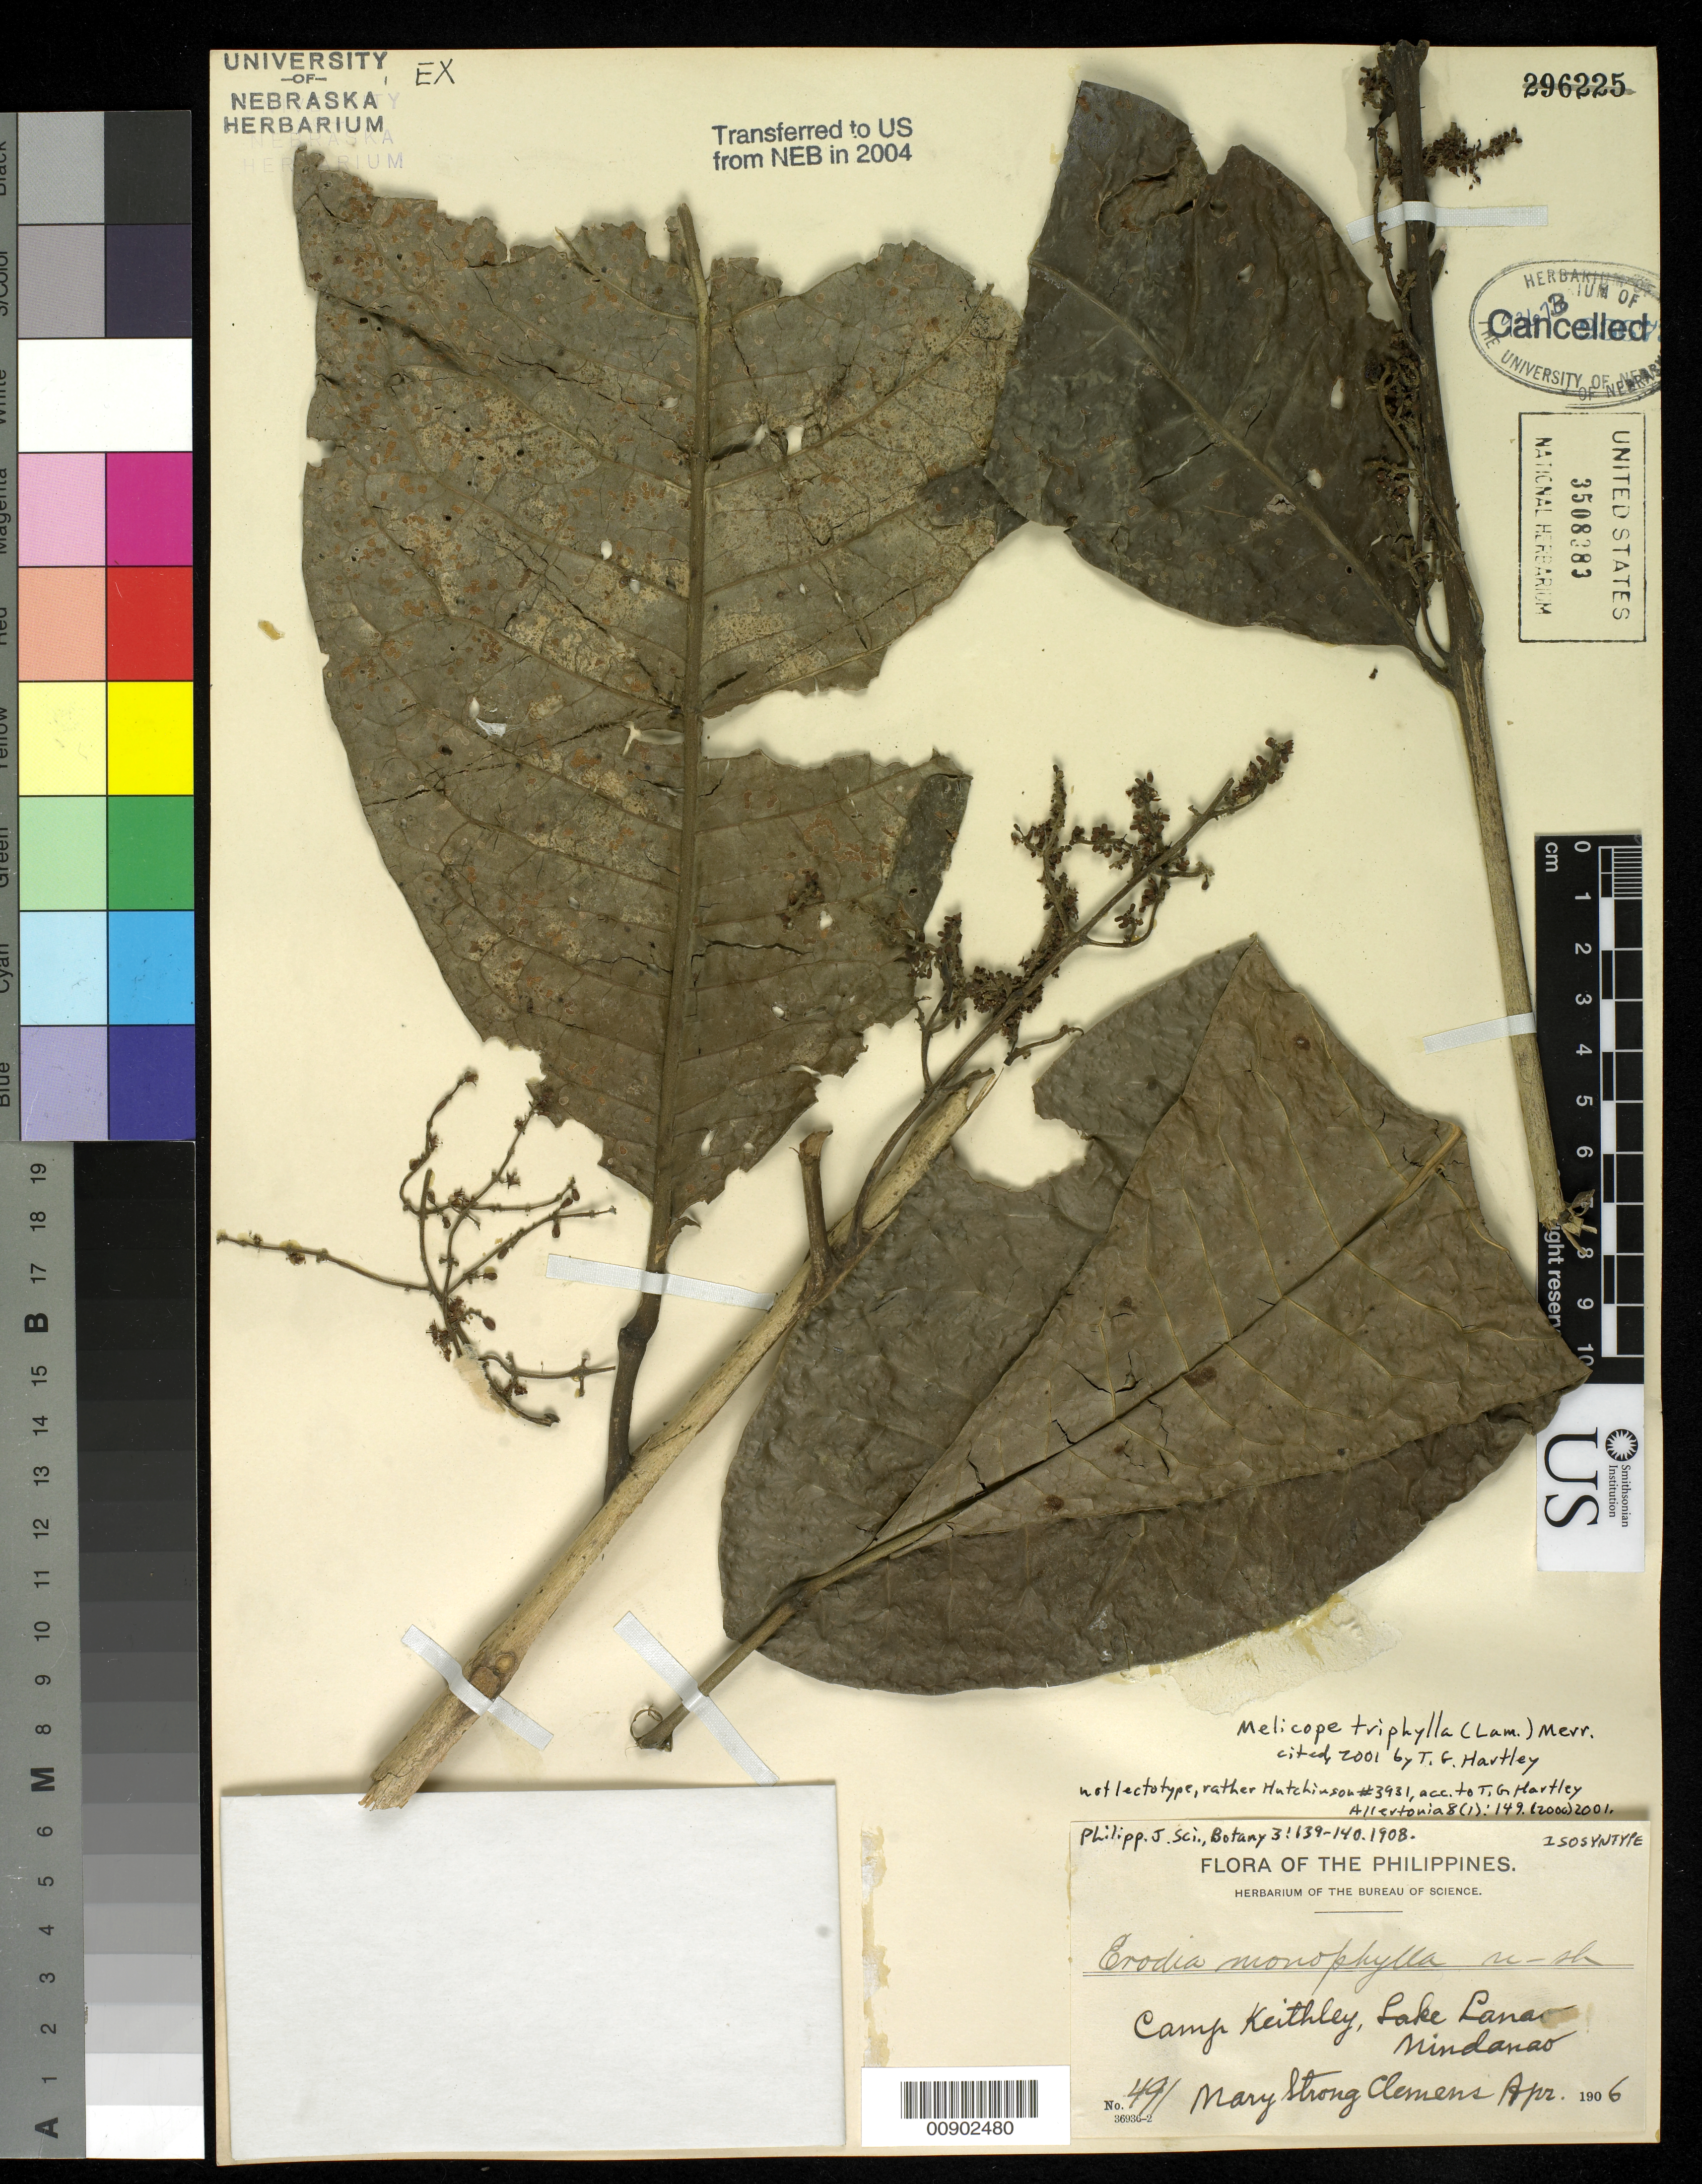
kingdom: Plantae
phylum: Tracheophyta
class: Magnoliopsida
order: Sapindales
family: Rutaceae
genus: Melicope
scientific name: Melicope monophylla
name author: Merr.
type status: Isosyntype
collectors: M. S. Clemens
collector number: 491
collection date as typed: Apr 1906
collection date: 1906-04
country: Philippines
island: Mindanao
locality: Camp Keithley, Lake Lanao, Mindanao.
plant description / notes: Lectotype collection is Hutchison FB 3931 as designated by T.G. Hartley, Allertonia 8: 149 (2001).; Specimen ex Herbarium of the University of Nebraska. Transferred to US from NEB in 2004.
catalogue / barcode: US 3508383